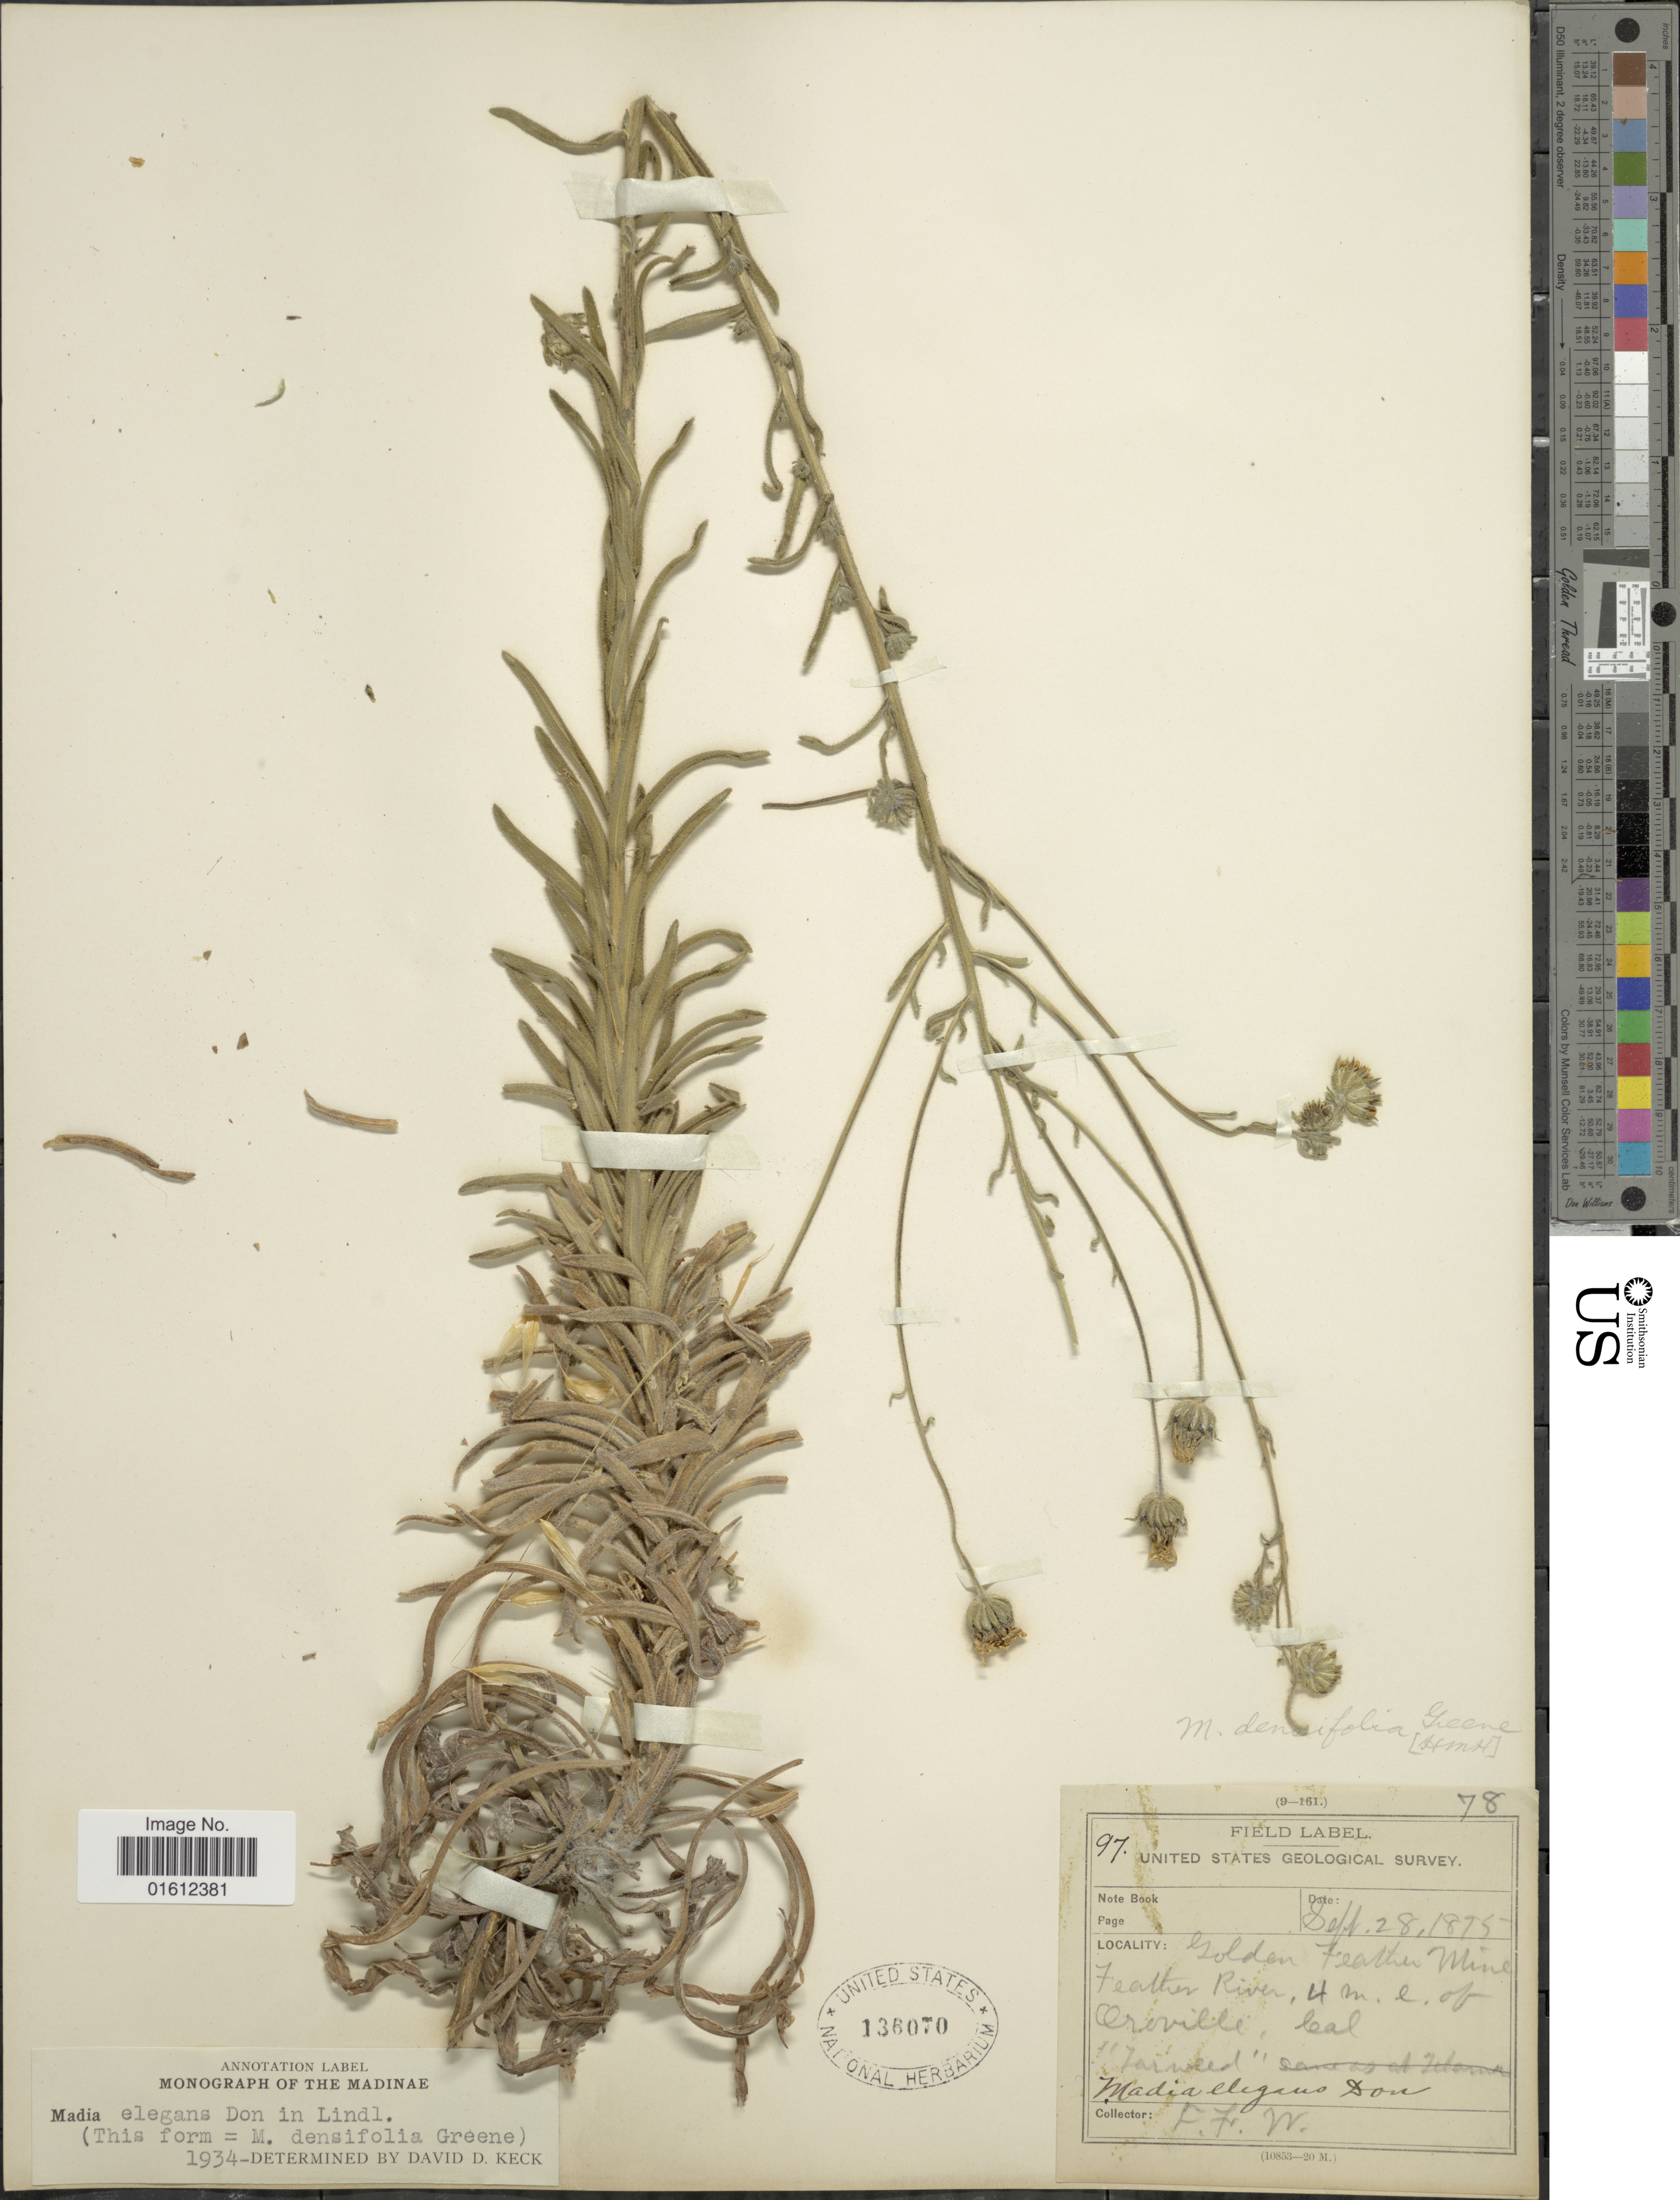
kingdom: Plantae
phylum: Tracheophyta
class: Magnoliopsida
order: Asterales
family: Asteraceae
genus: Madia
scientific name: Madia elegans subsp. densifolia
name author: (Greene) D.D. Keck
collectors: L. Ward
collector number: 97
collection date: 1895-09-28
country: United States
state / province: California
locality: Golden Feather Mine Feather River, 4 m. e. of Oroville.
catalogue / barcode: US 136070